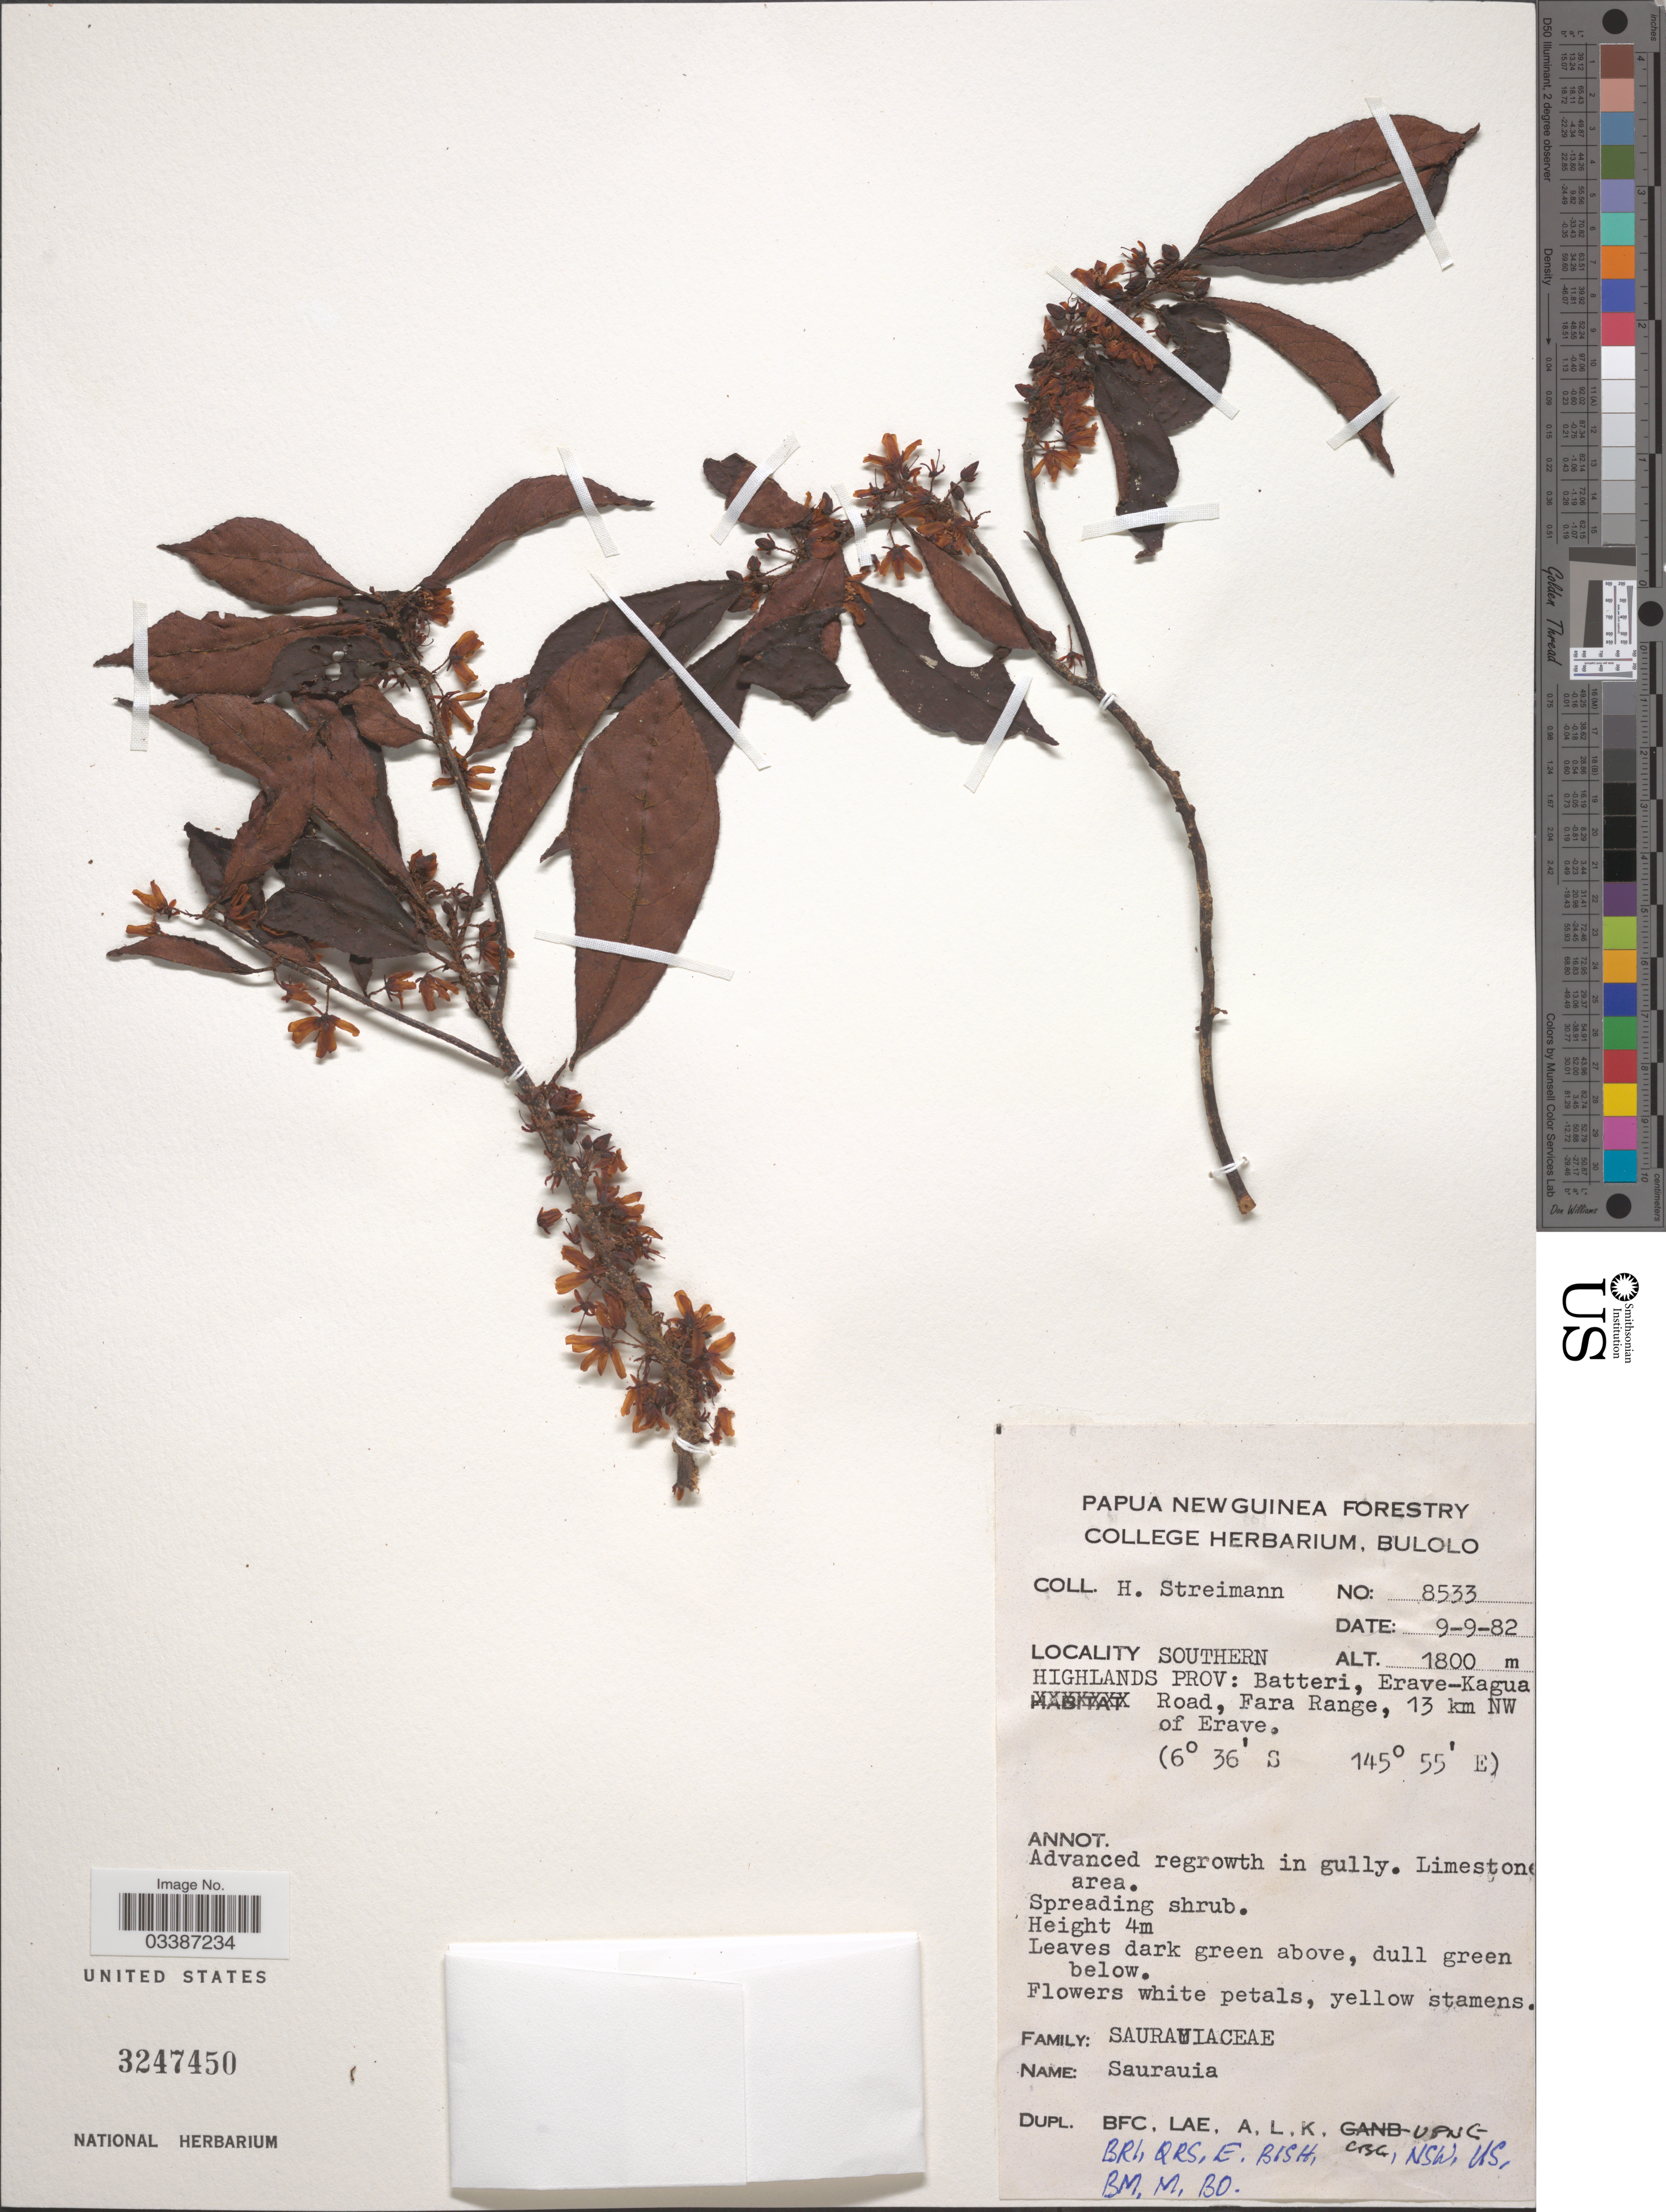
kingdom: Plantae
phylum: Tracheophyta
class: Magnoliopsida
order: Ericales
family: Actinidiaceae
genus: Saurauia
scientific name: Saurauia sp.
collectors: H. Streimann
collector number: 8533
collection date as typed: Transcribed d/m/y: 9/9/82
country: Papua New Guinea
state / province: Southern Highlands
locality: Batteri, Erave-Kagua Road, Fara Range, 13 km NW of Erave.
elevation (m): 1800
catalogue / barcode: US 3247450